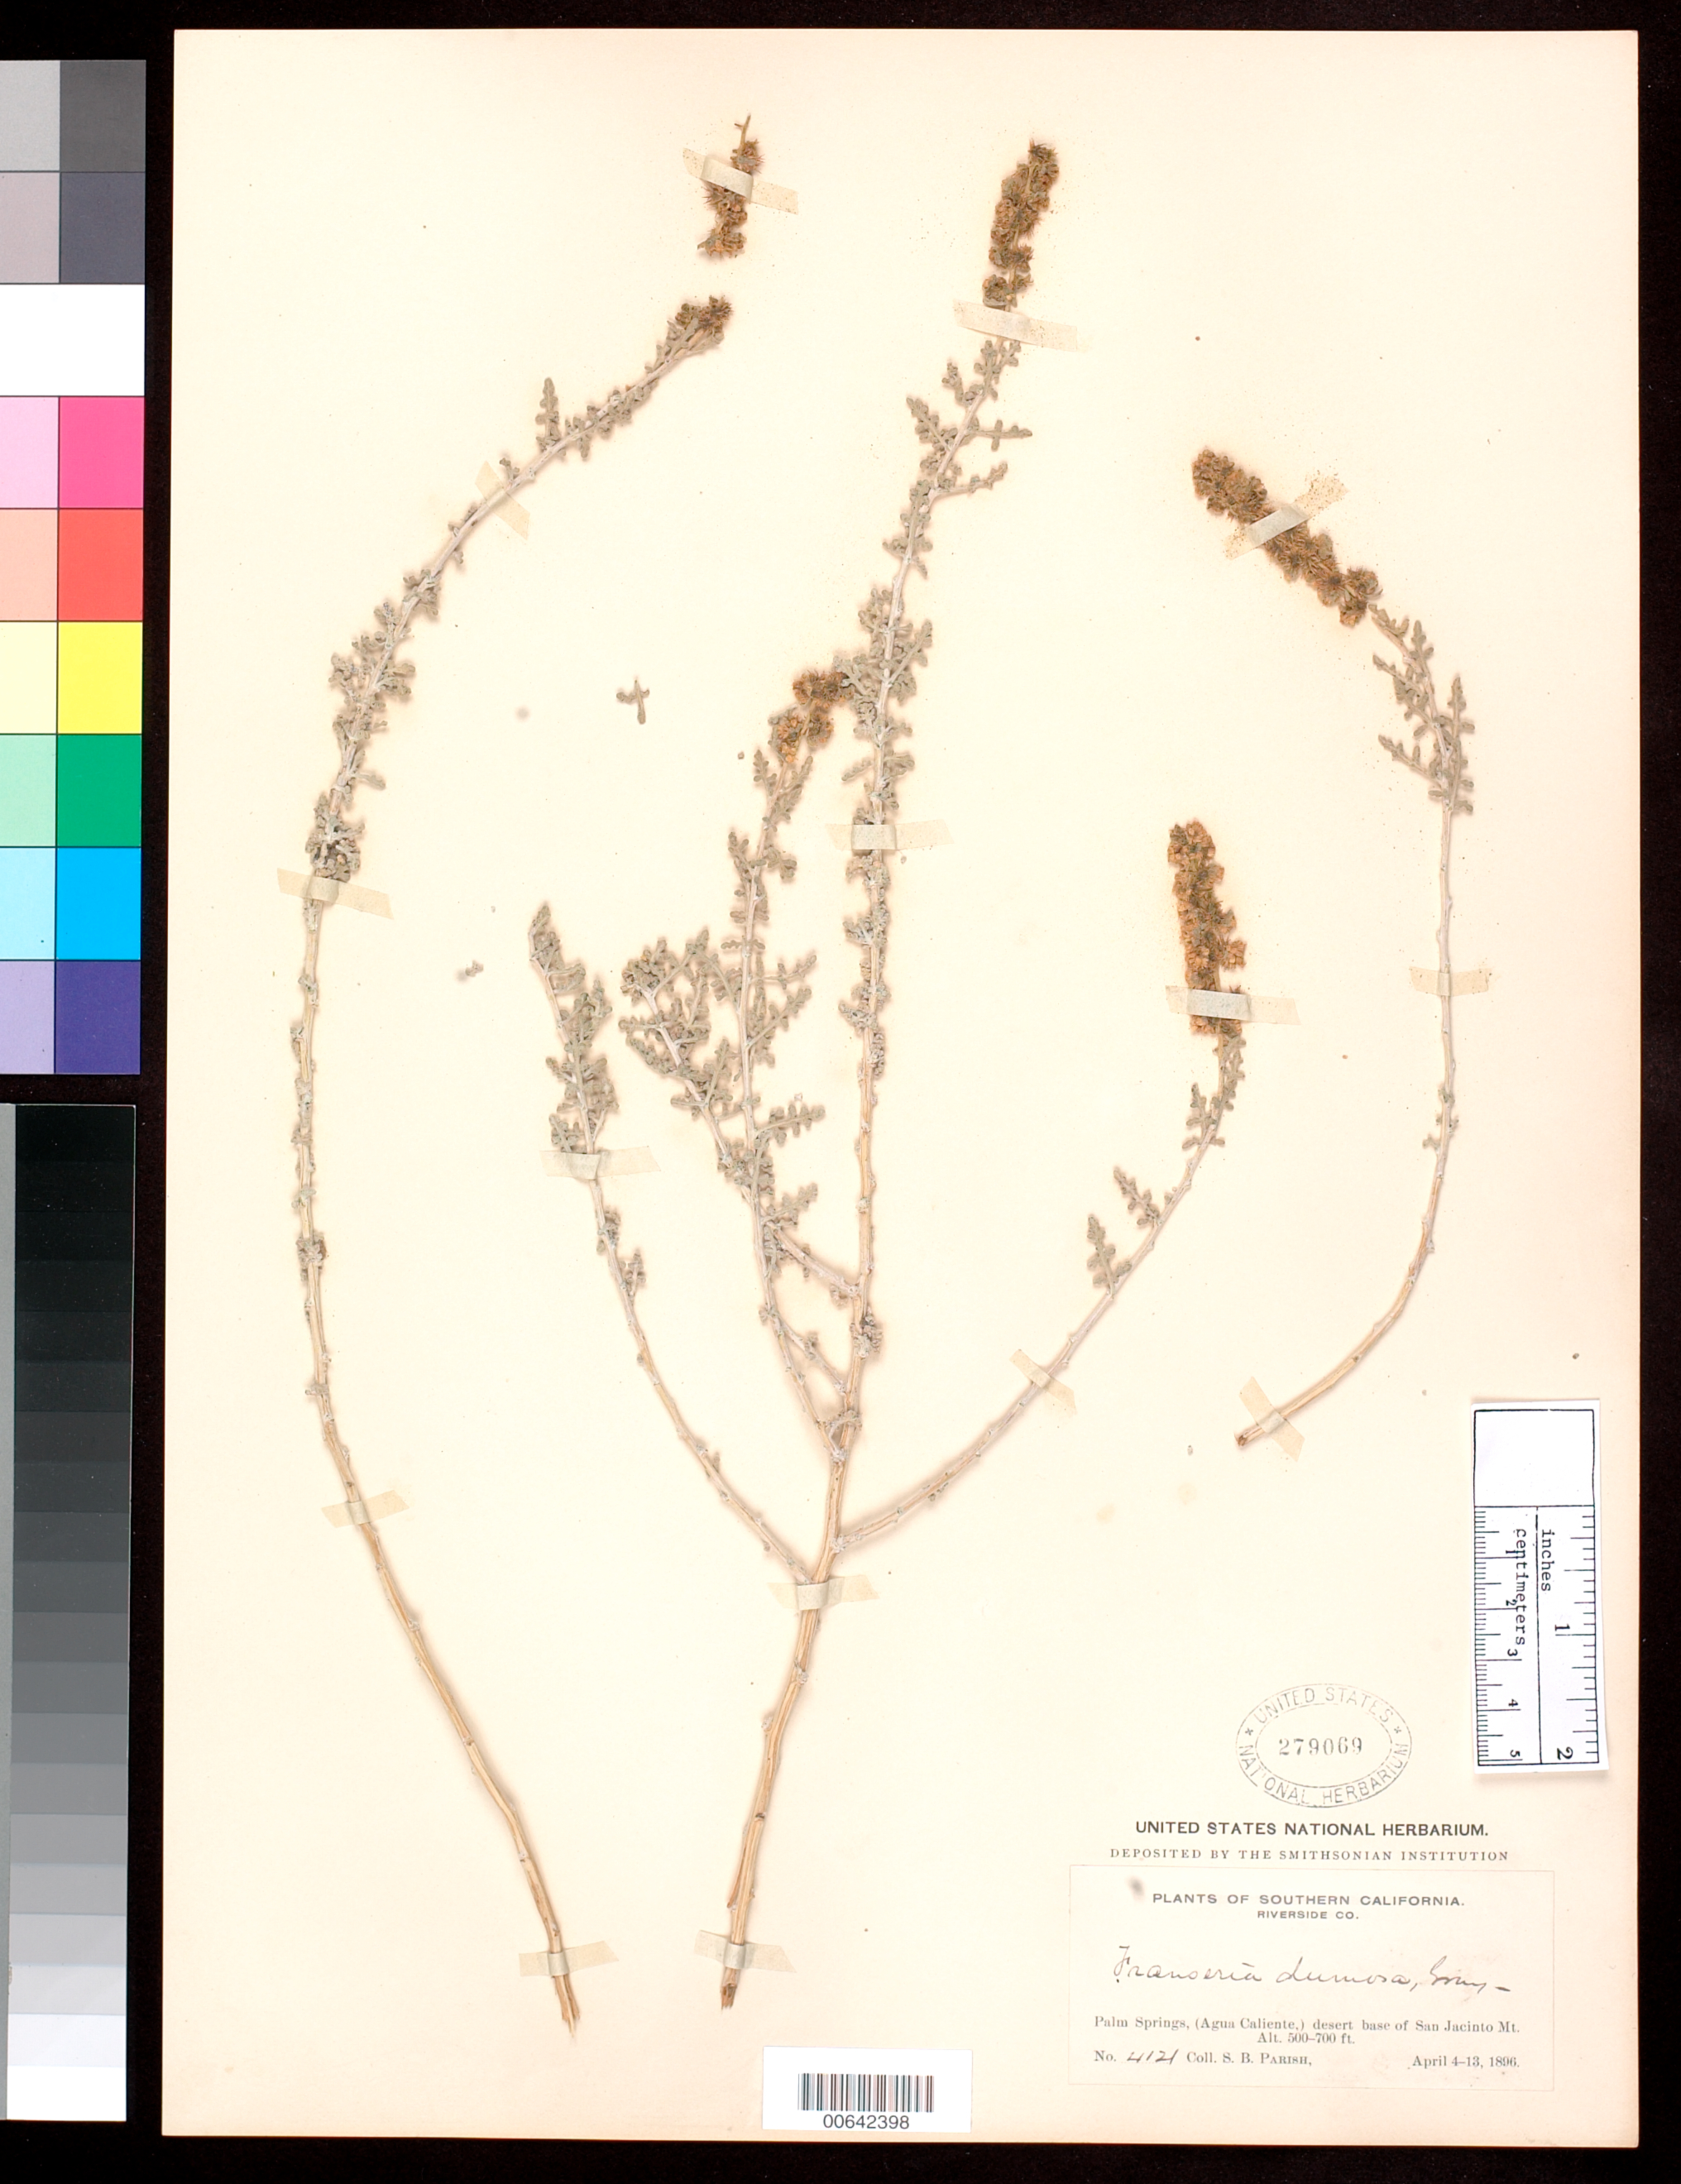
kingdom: Plantae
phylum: Tracheophyta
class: Magnoliopsida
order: Asterales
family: Asteraceae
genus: Ambrosia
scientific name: Ambrosia dumosa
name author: (A. Gray) W.W.Payne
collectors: S. B. Parish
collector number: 4121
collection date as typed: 04 Apr 1896 to 13 Apr 1896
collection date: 1896-04-04/1896-04-13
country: United States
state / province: California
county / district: Riverside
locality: Palm Springs, (Agua Caliente,) desert base of San Jacinto Mt.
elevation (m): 152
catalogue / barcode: US 279069